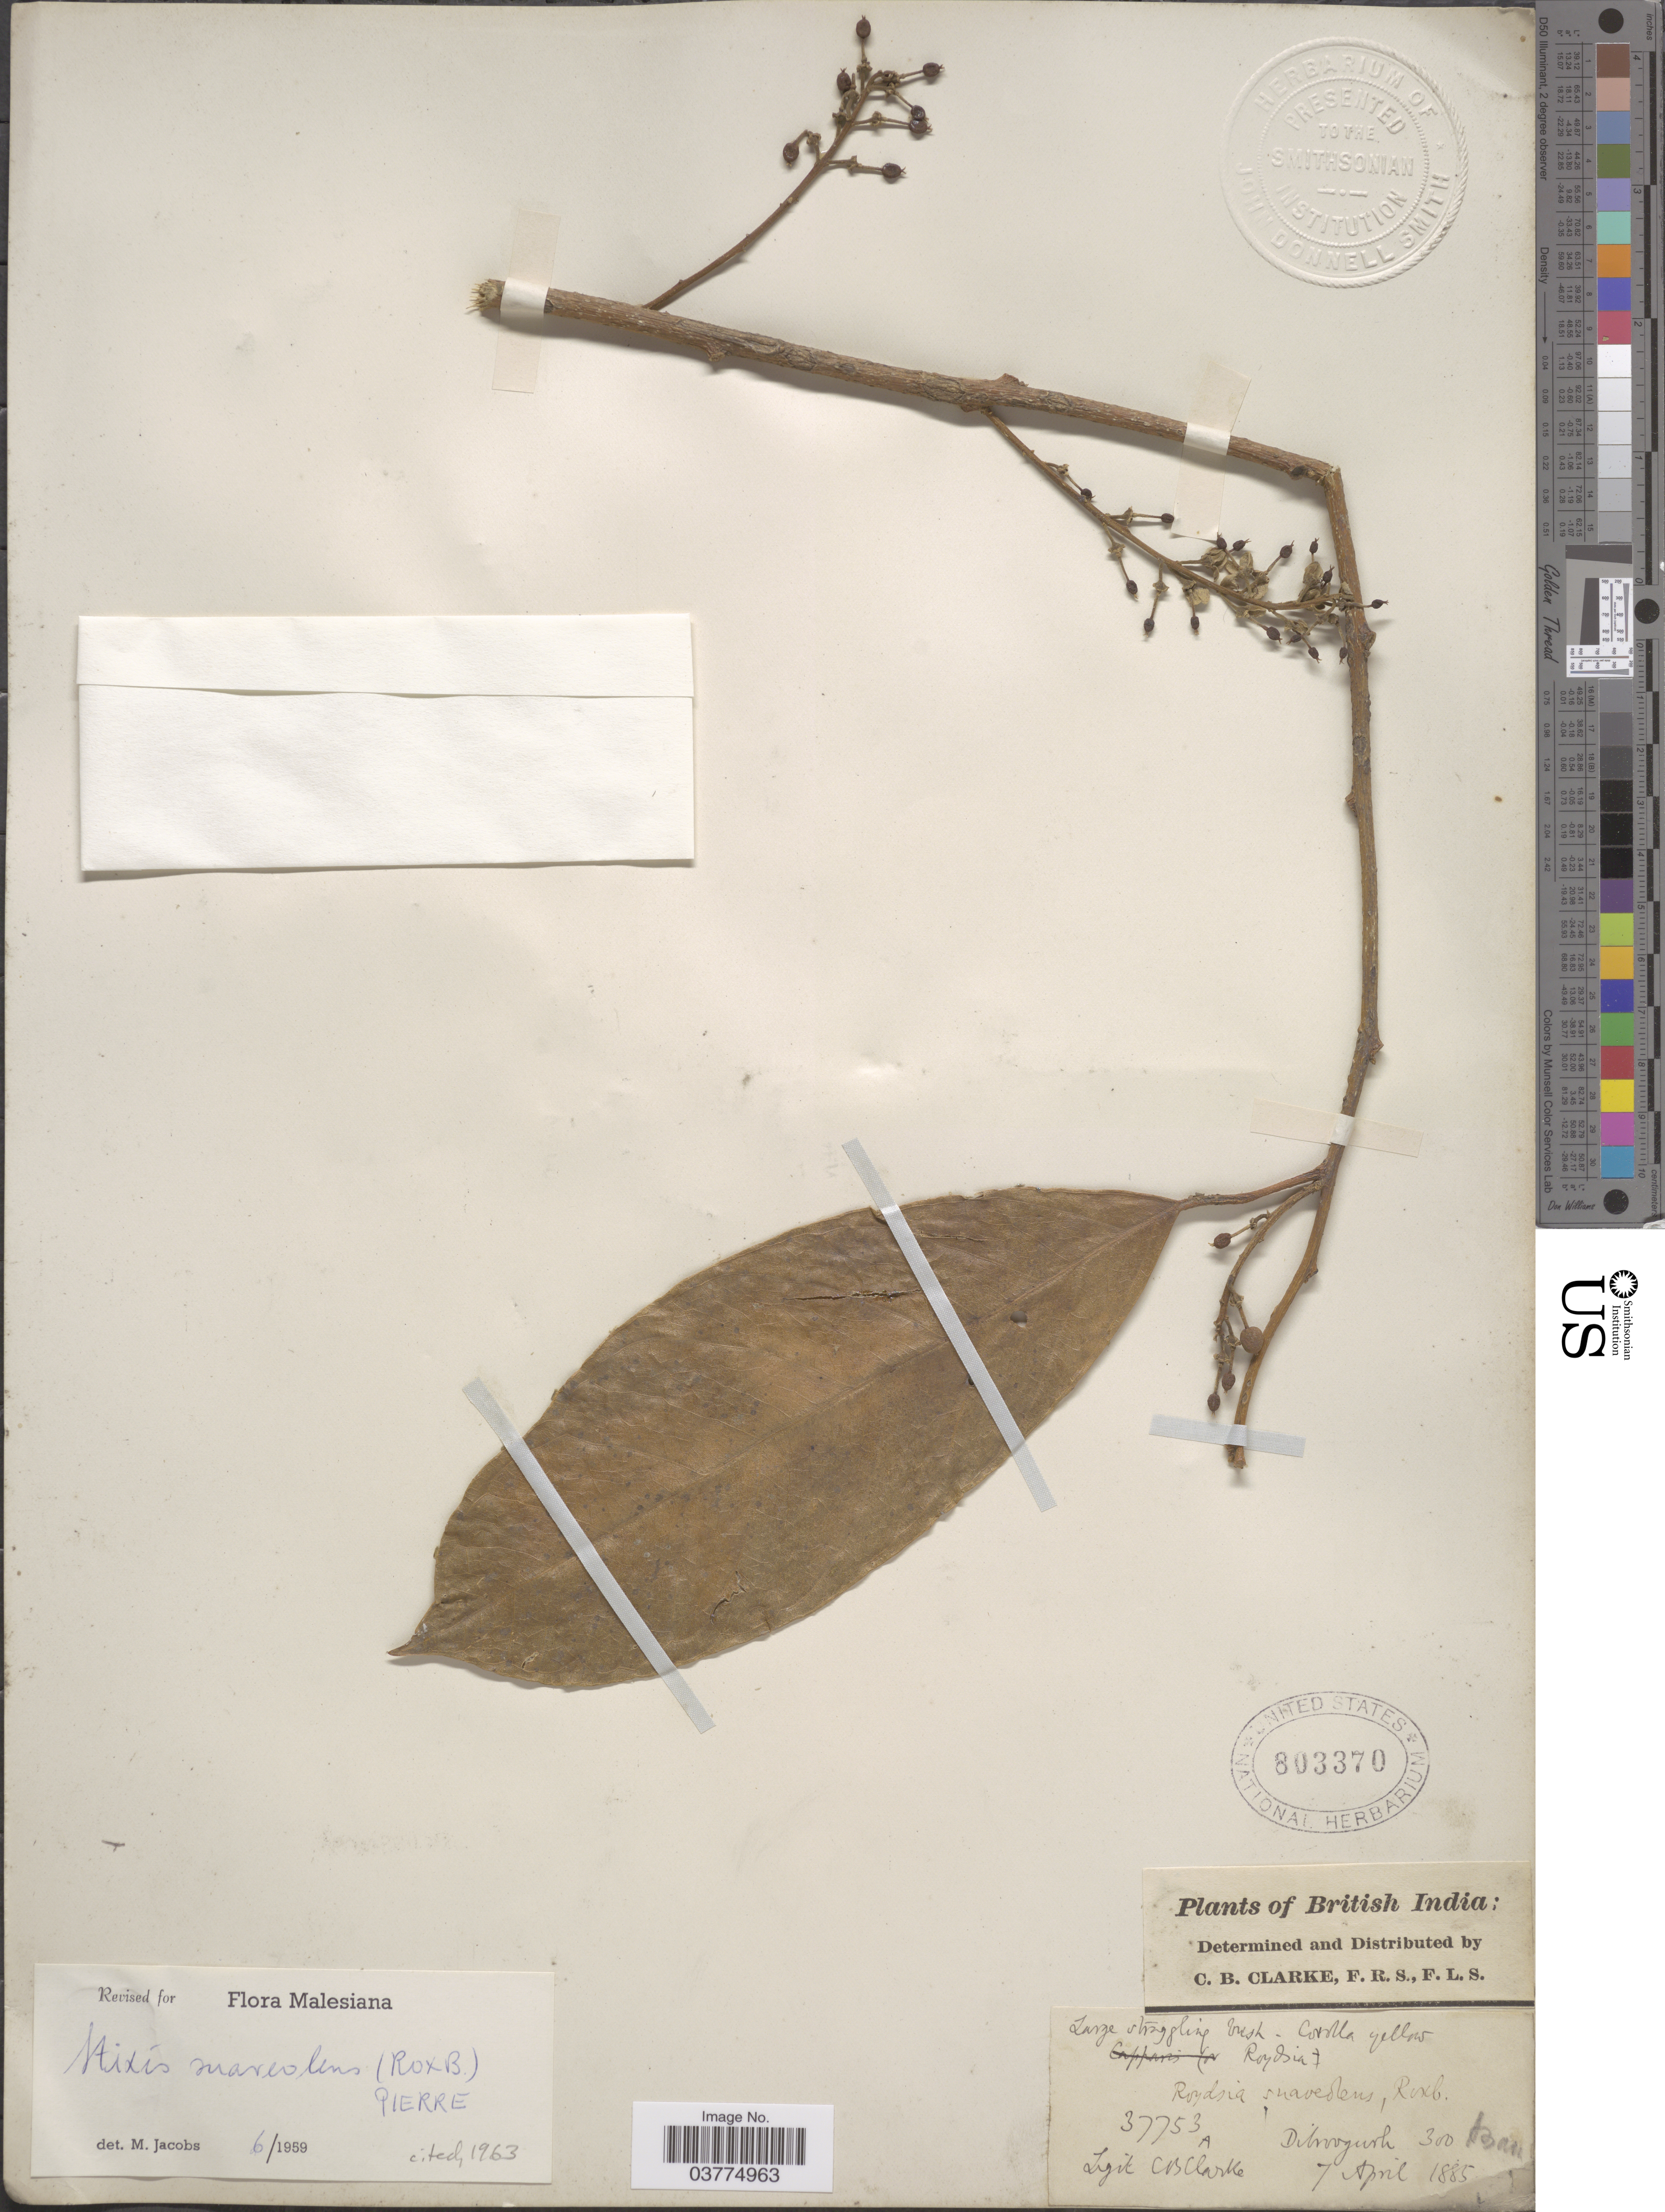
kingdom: Plantae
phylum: Tracheophyta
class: Magnoliopsida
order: Brassicales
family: Stixaceae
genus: Stixis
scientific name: Stixis suaveolens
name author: (Roxburgh) Baill.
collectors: C. B. Clarke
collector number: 37753A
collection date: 1885-04-07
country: India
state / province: Assam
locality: British India. Dibroogurh. Assam.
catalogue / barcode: US 803370